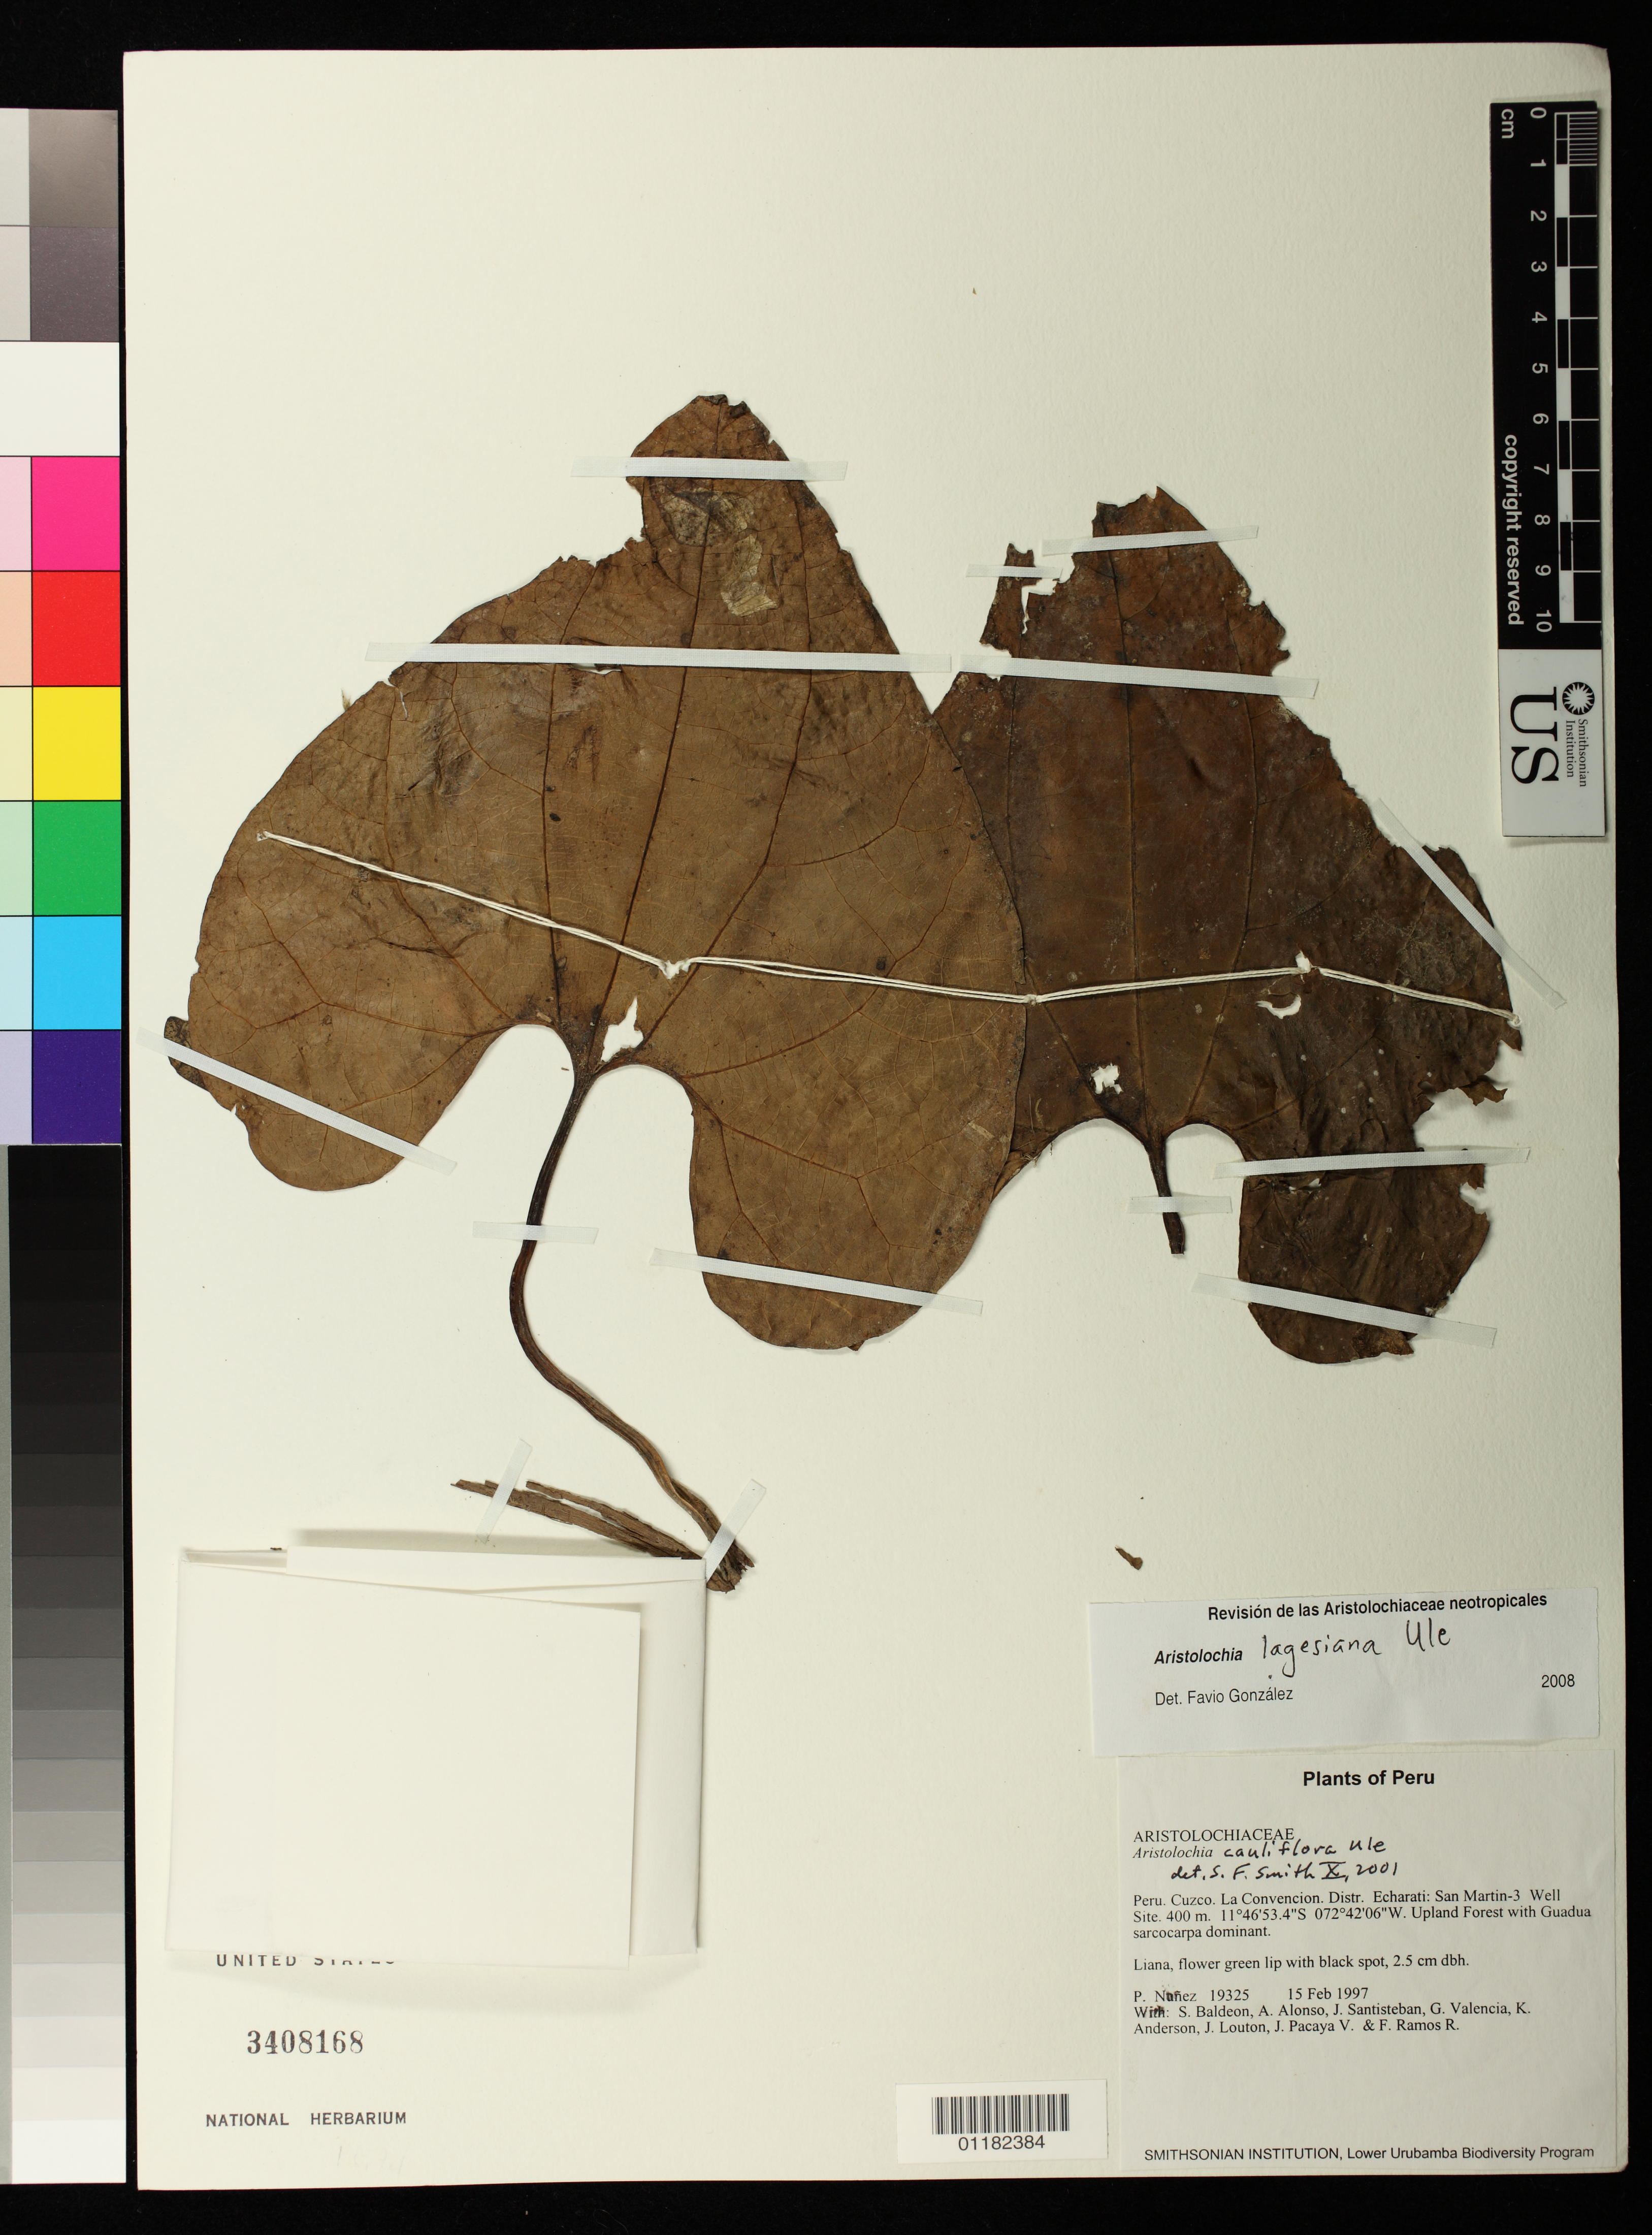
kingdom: Plantae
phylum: Tracheophyta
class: Magnoliopsida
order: Piperales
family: Aristolochiaceae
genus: Aristolochia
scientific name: Aristolochia lagesiana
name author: Ule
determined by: Gonzalez, F.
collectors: P. Nuñez V., S. Baldeon, A. Alonso & J. Santisteban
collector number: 19325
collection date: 1997-02-15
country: Peru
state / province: Cusco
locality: La Convencion. Distr. Echarate: San Martin-3 Well Site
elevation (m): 400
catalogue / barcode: US 3408168